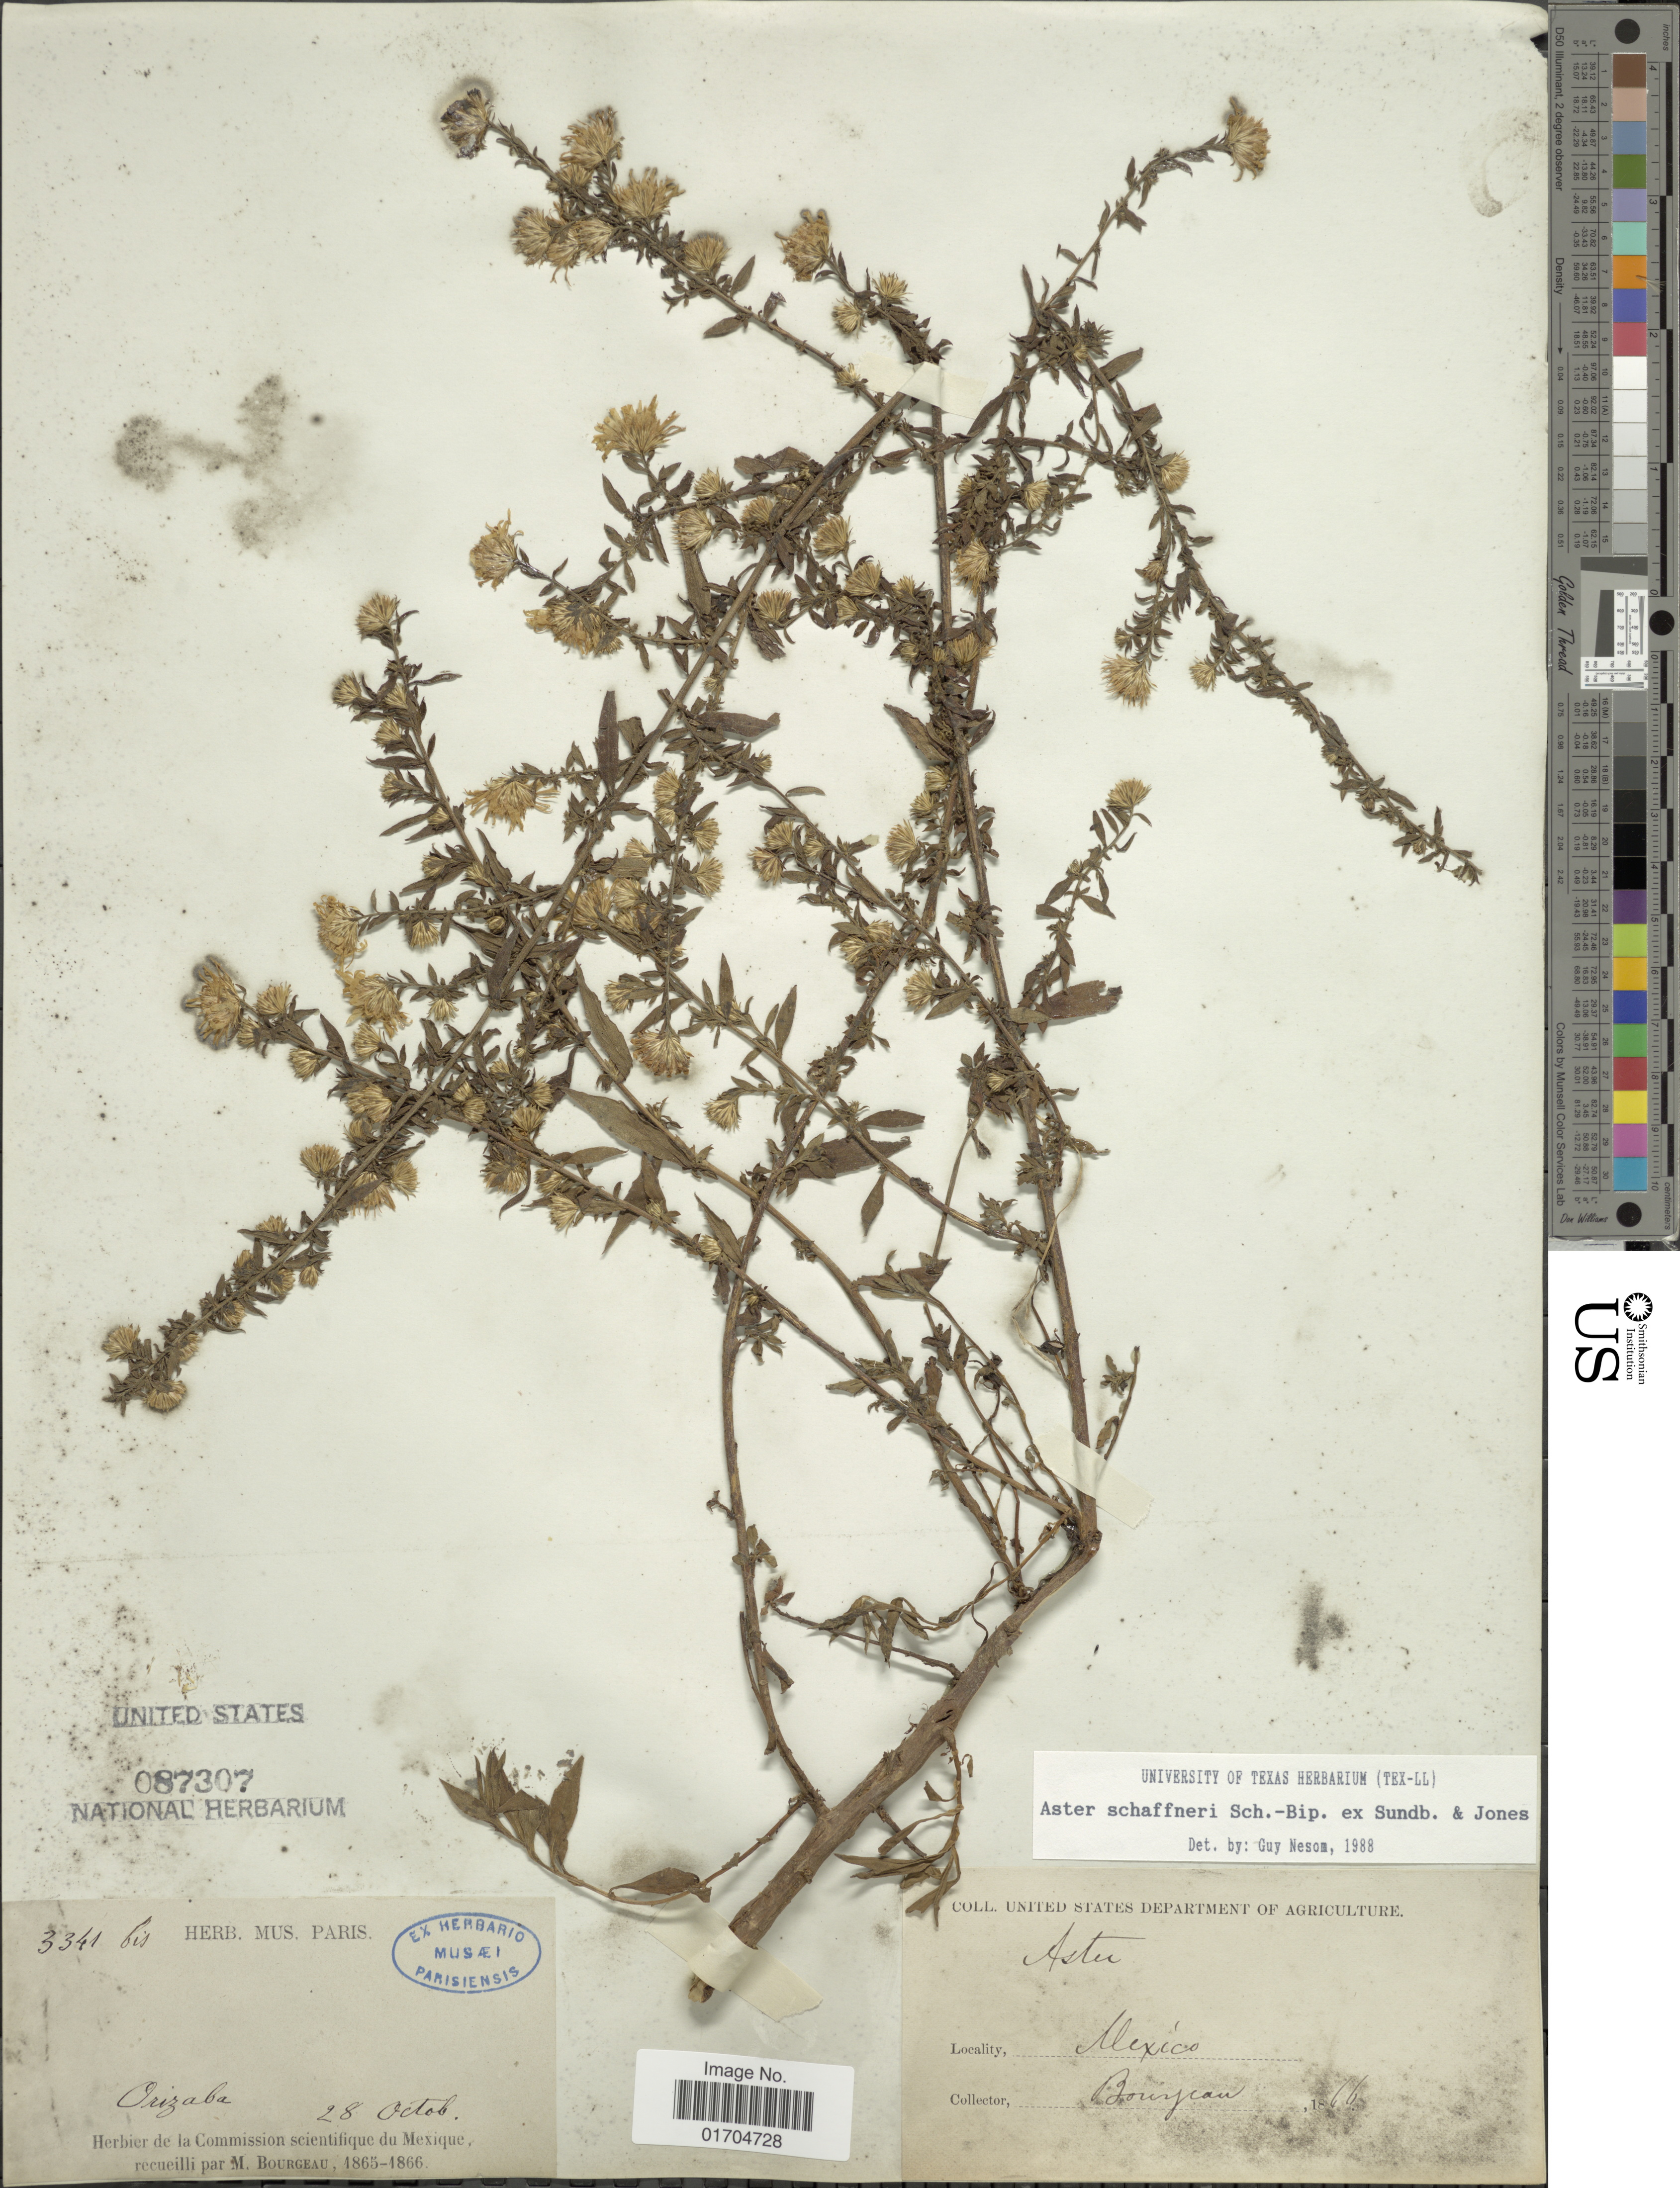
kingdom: Plantae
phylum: Tracheophyta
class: Magnoliopsida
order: Asterales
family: Asteraceae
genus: Symphyotrichum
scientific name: Symphyotrichum schaffneri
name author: (S.D. Sundb. & A.G. Jones) G.L. Nesom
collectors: M. Bourgeau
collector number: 3341bis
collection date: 1866-10-28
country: Mexico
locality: Orizaba.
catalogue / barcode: US 87307